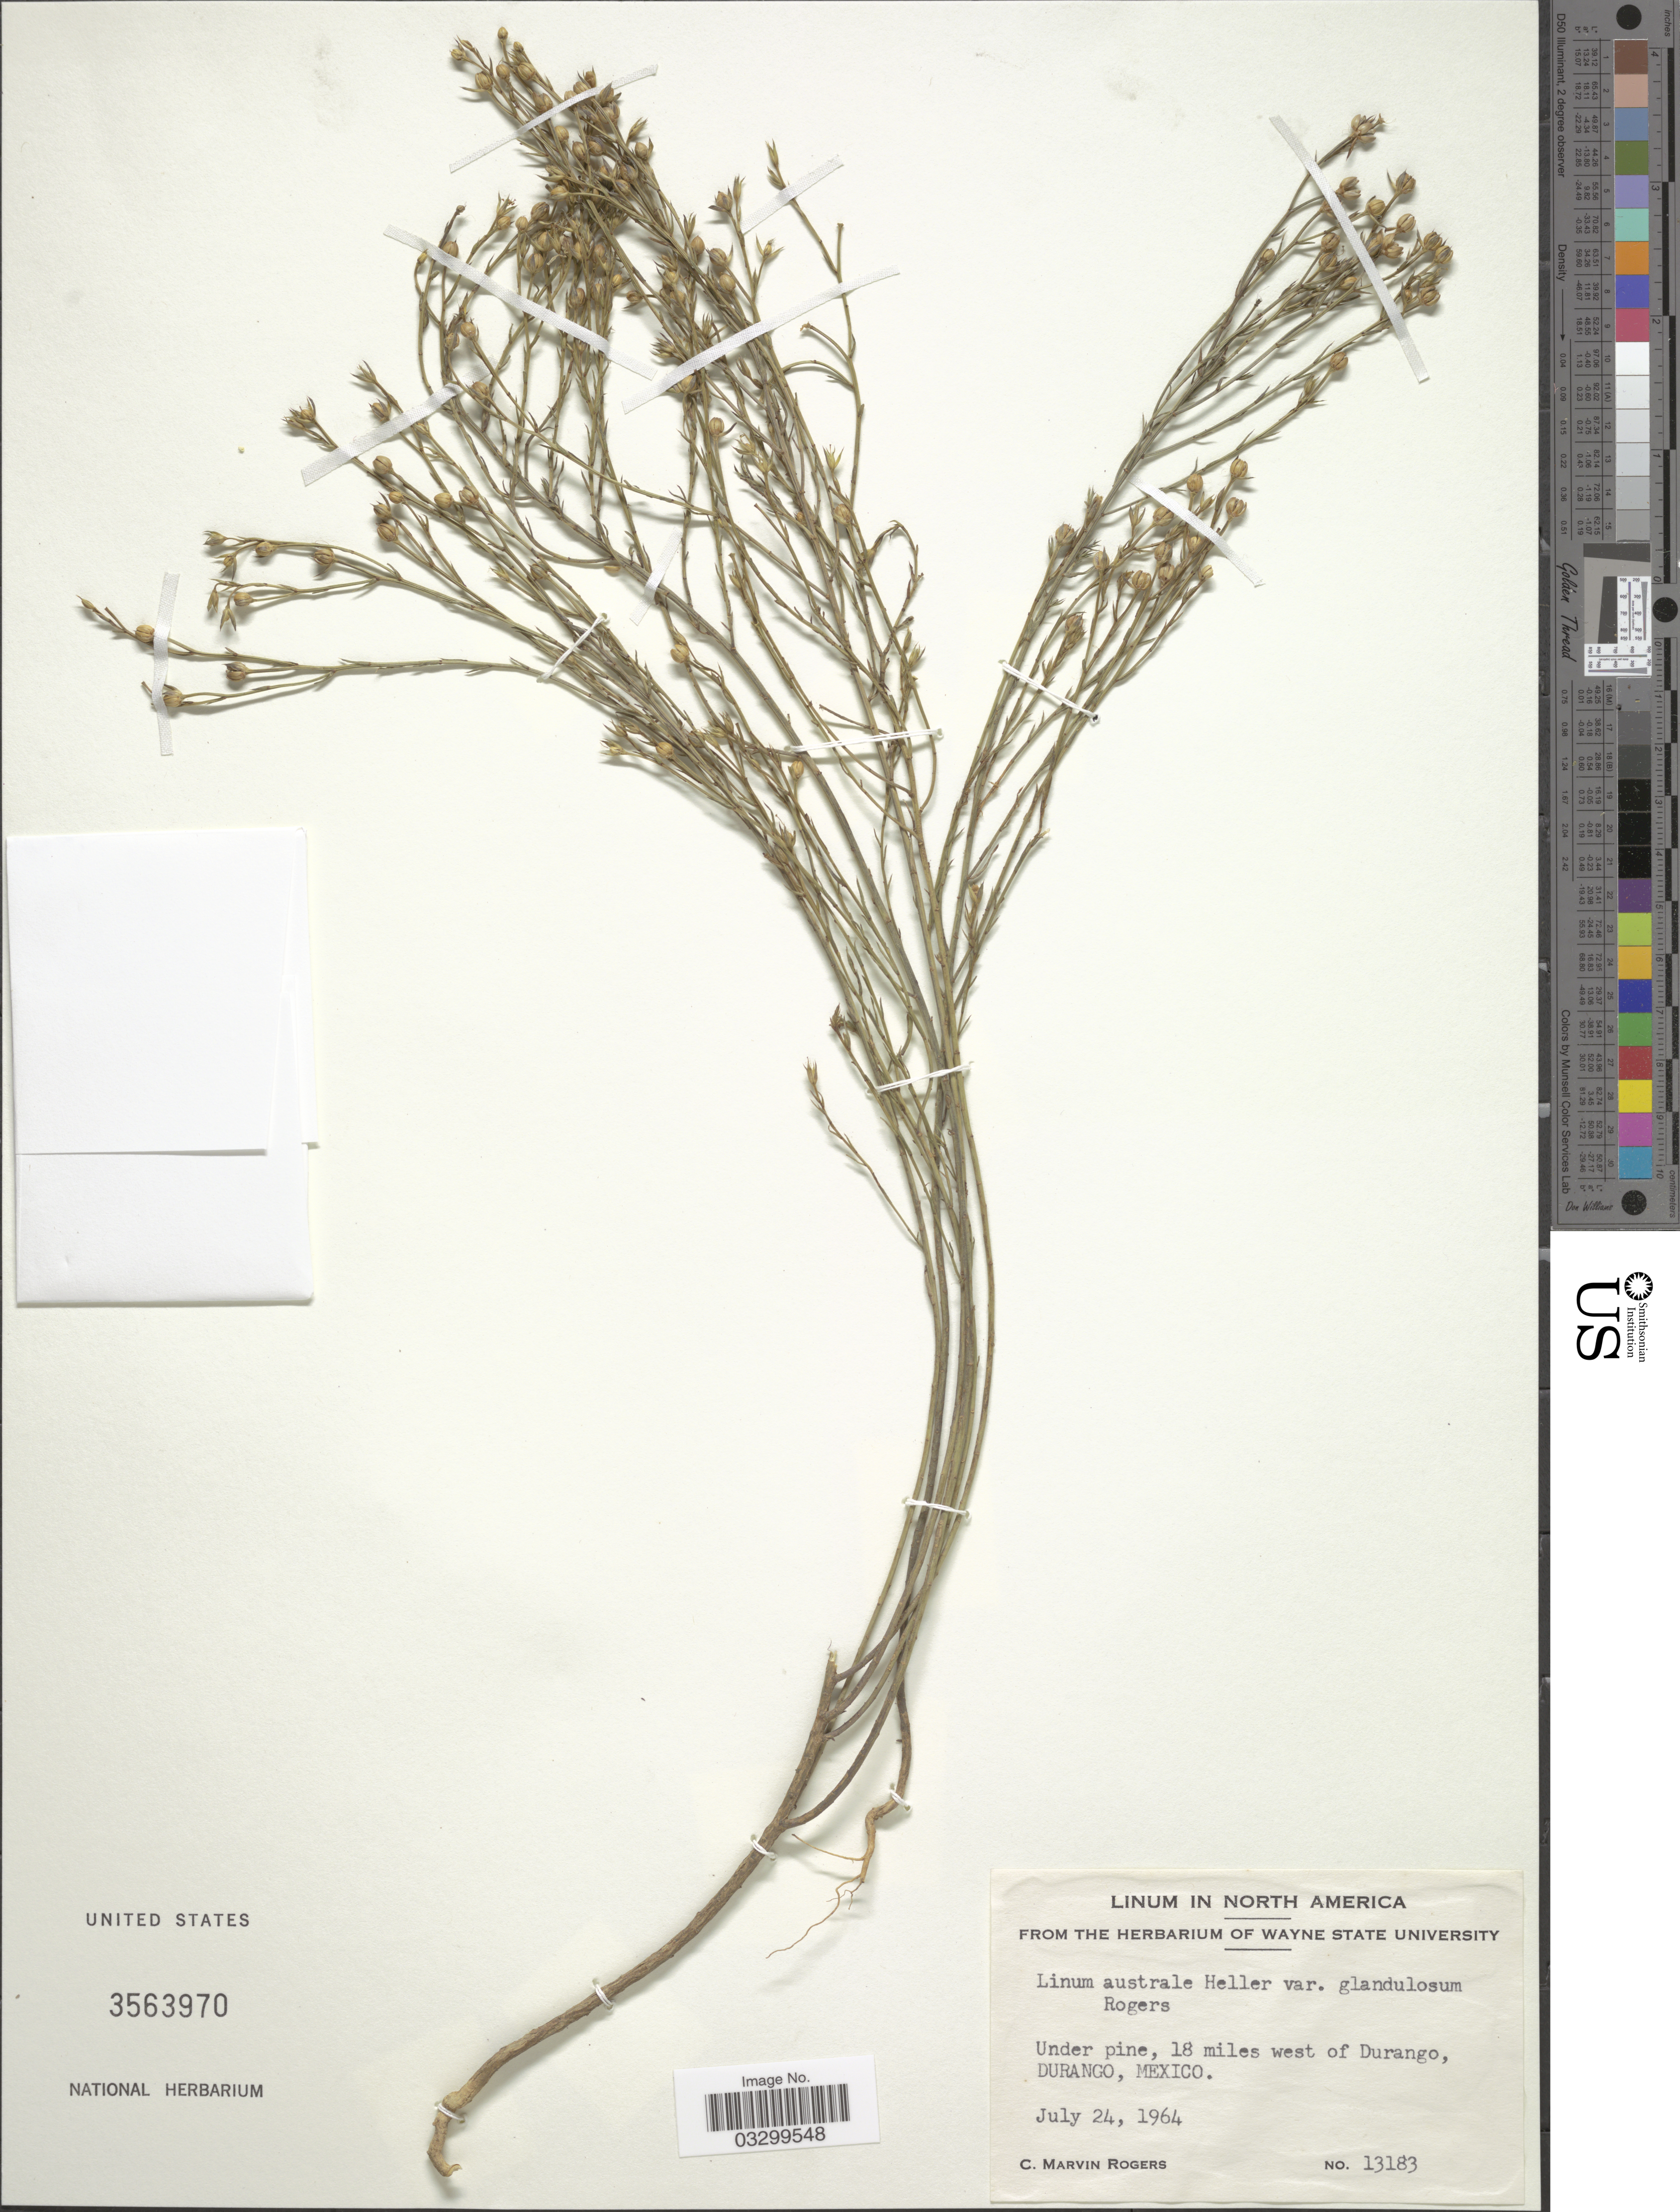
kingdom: Plantae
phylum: Tracheophyta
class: Magnoliopsida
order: Malpighiales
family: Linaceae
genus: Linum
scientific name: Linum australe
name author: A. Heller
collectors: C. M. Rogers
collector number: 13183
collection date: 1964-07-24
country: Mexico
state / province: Durango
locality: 18 miles west of Durango.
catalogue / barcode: US 3563970